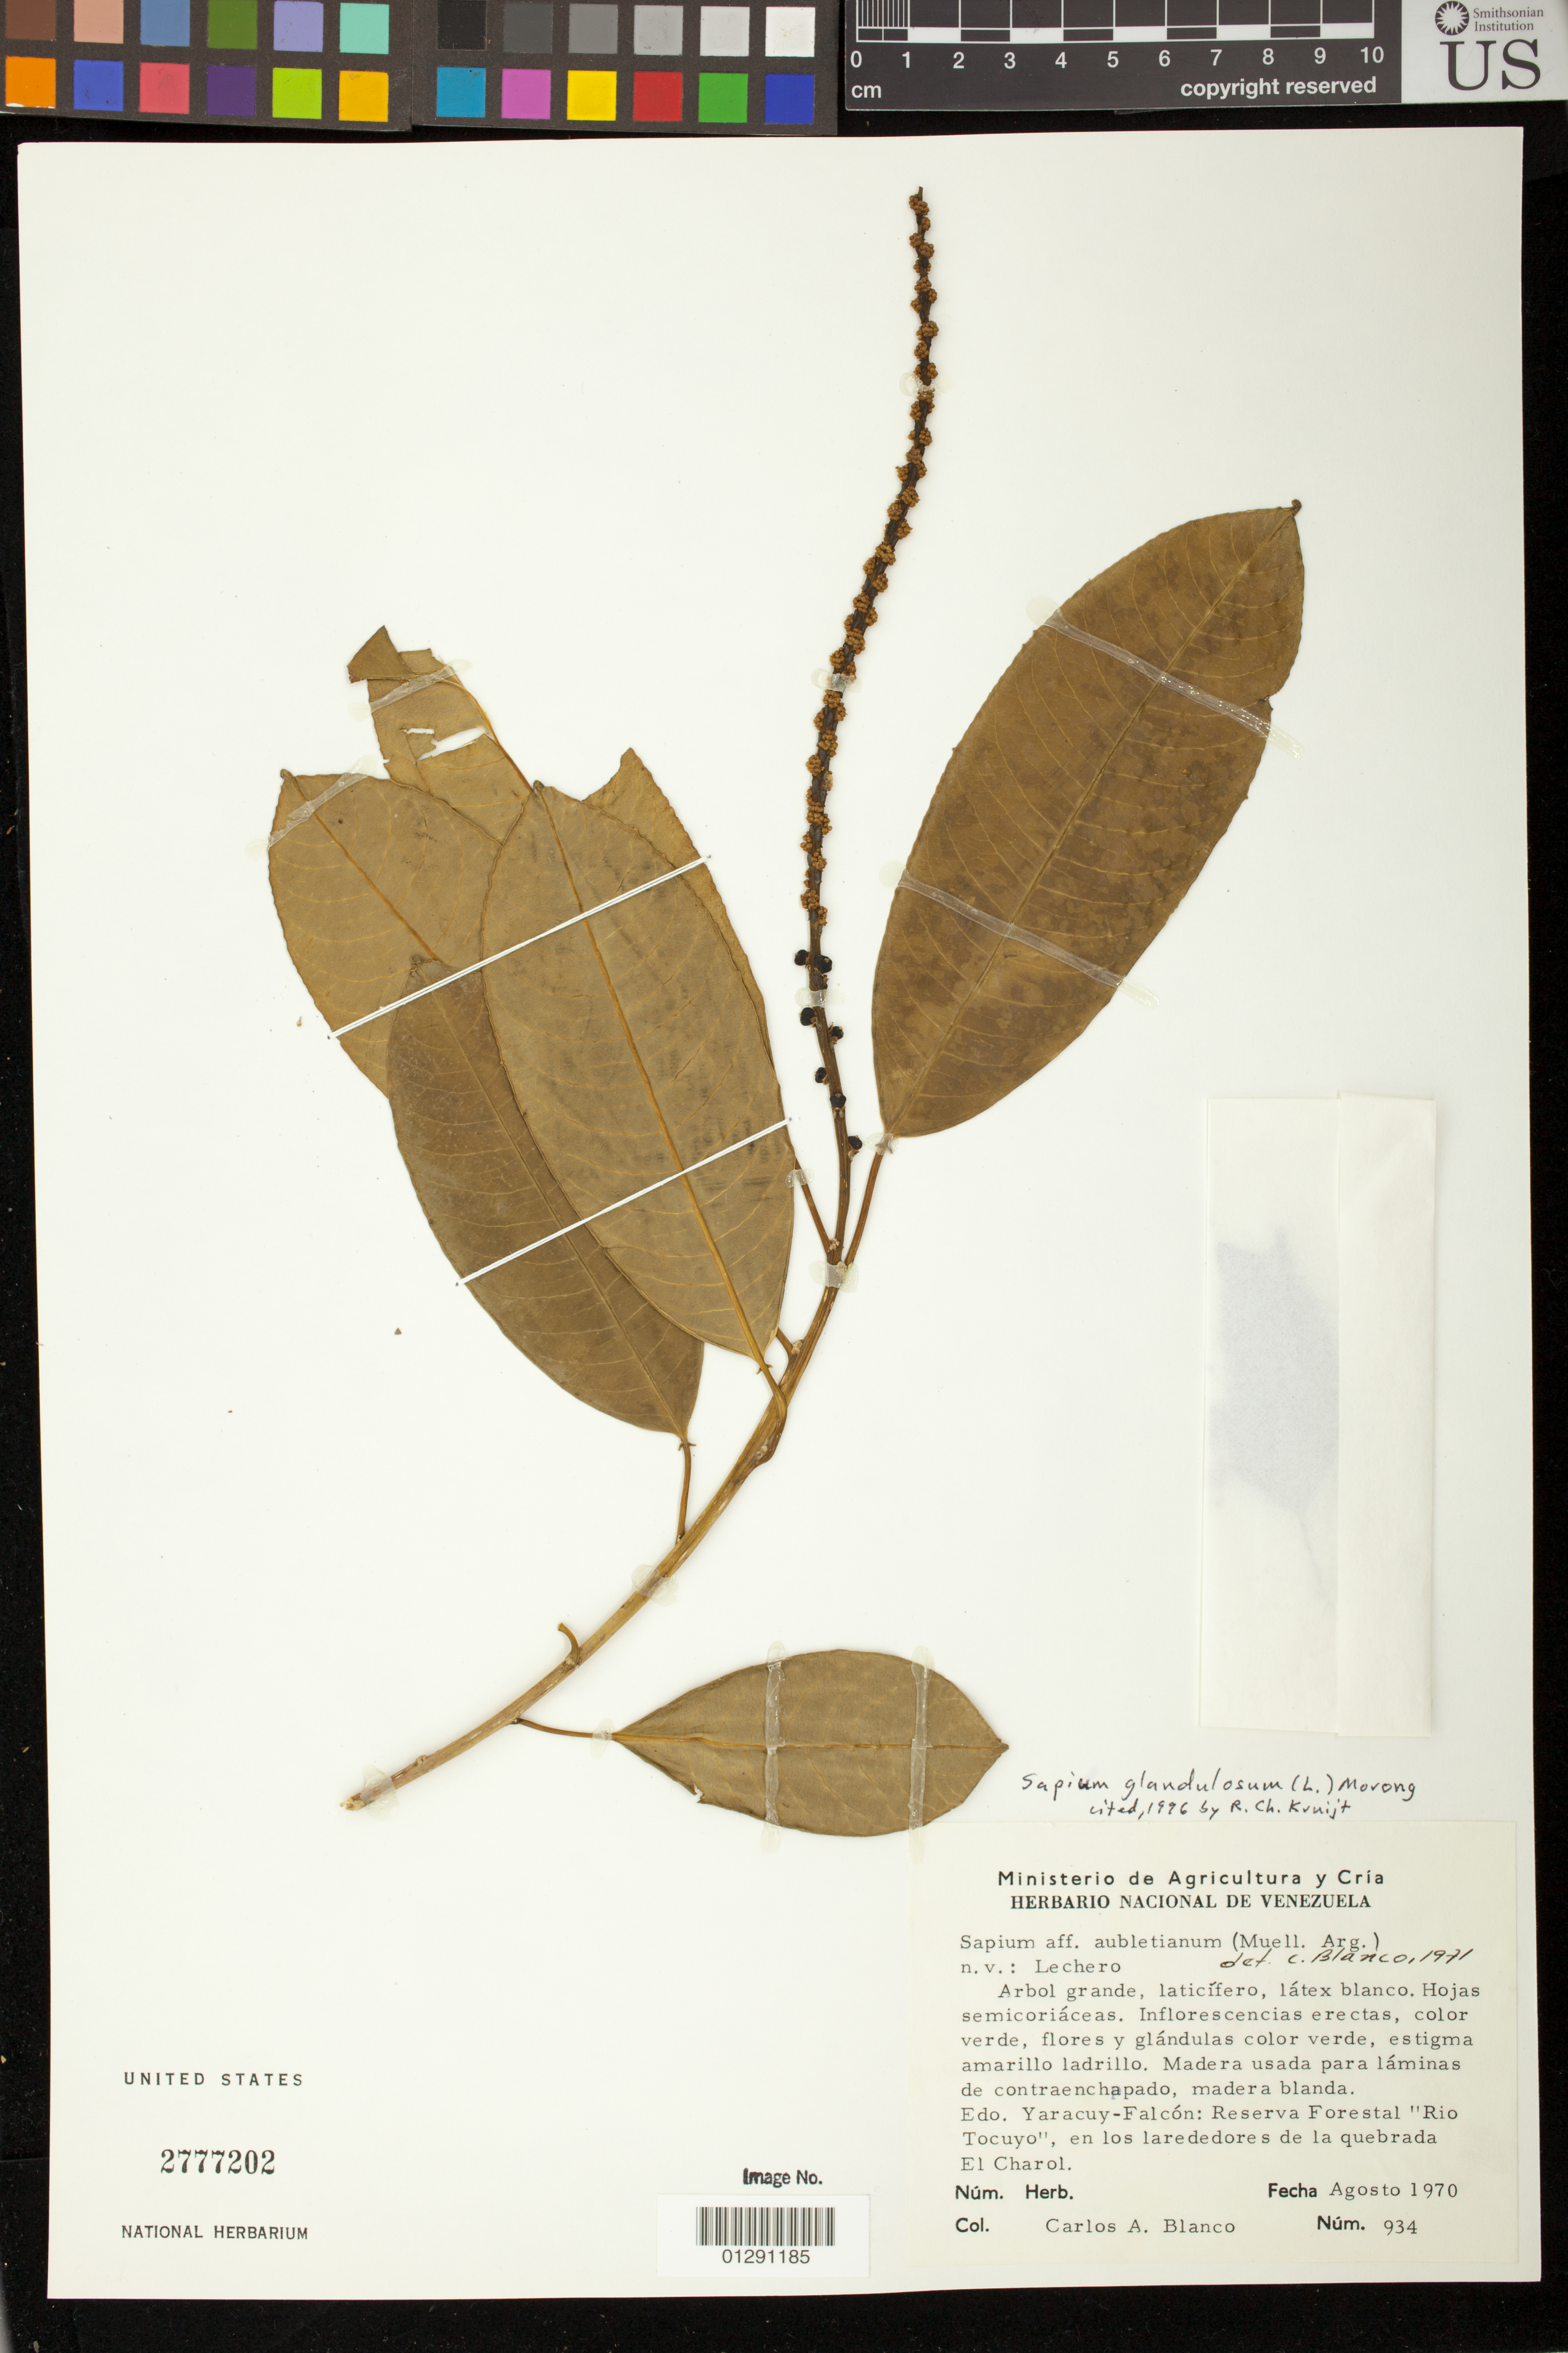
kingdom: Plantae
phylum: Tracheophyta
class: Magnoliopsida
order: Malpighiales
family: Euphorbiaceae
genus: Sapium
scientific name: Sapium glandulatum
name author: (Vell.) Pax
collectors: C. A. Blanco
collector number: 934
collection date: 1970-08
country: Venezuela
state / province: Falcón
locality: Edo. Yaracuy-Falcon: Reserva Forestal "Rio Tocuyo", en los larededores de la quebrada El Charol.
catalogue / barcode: US 2777202